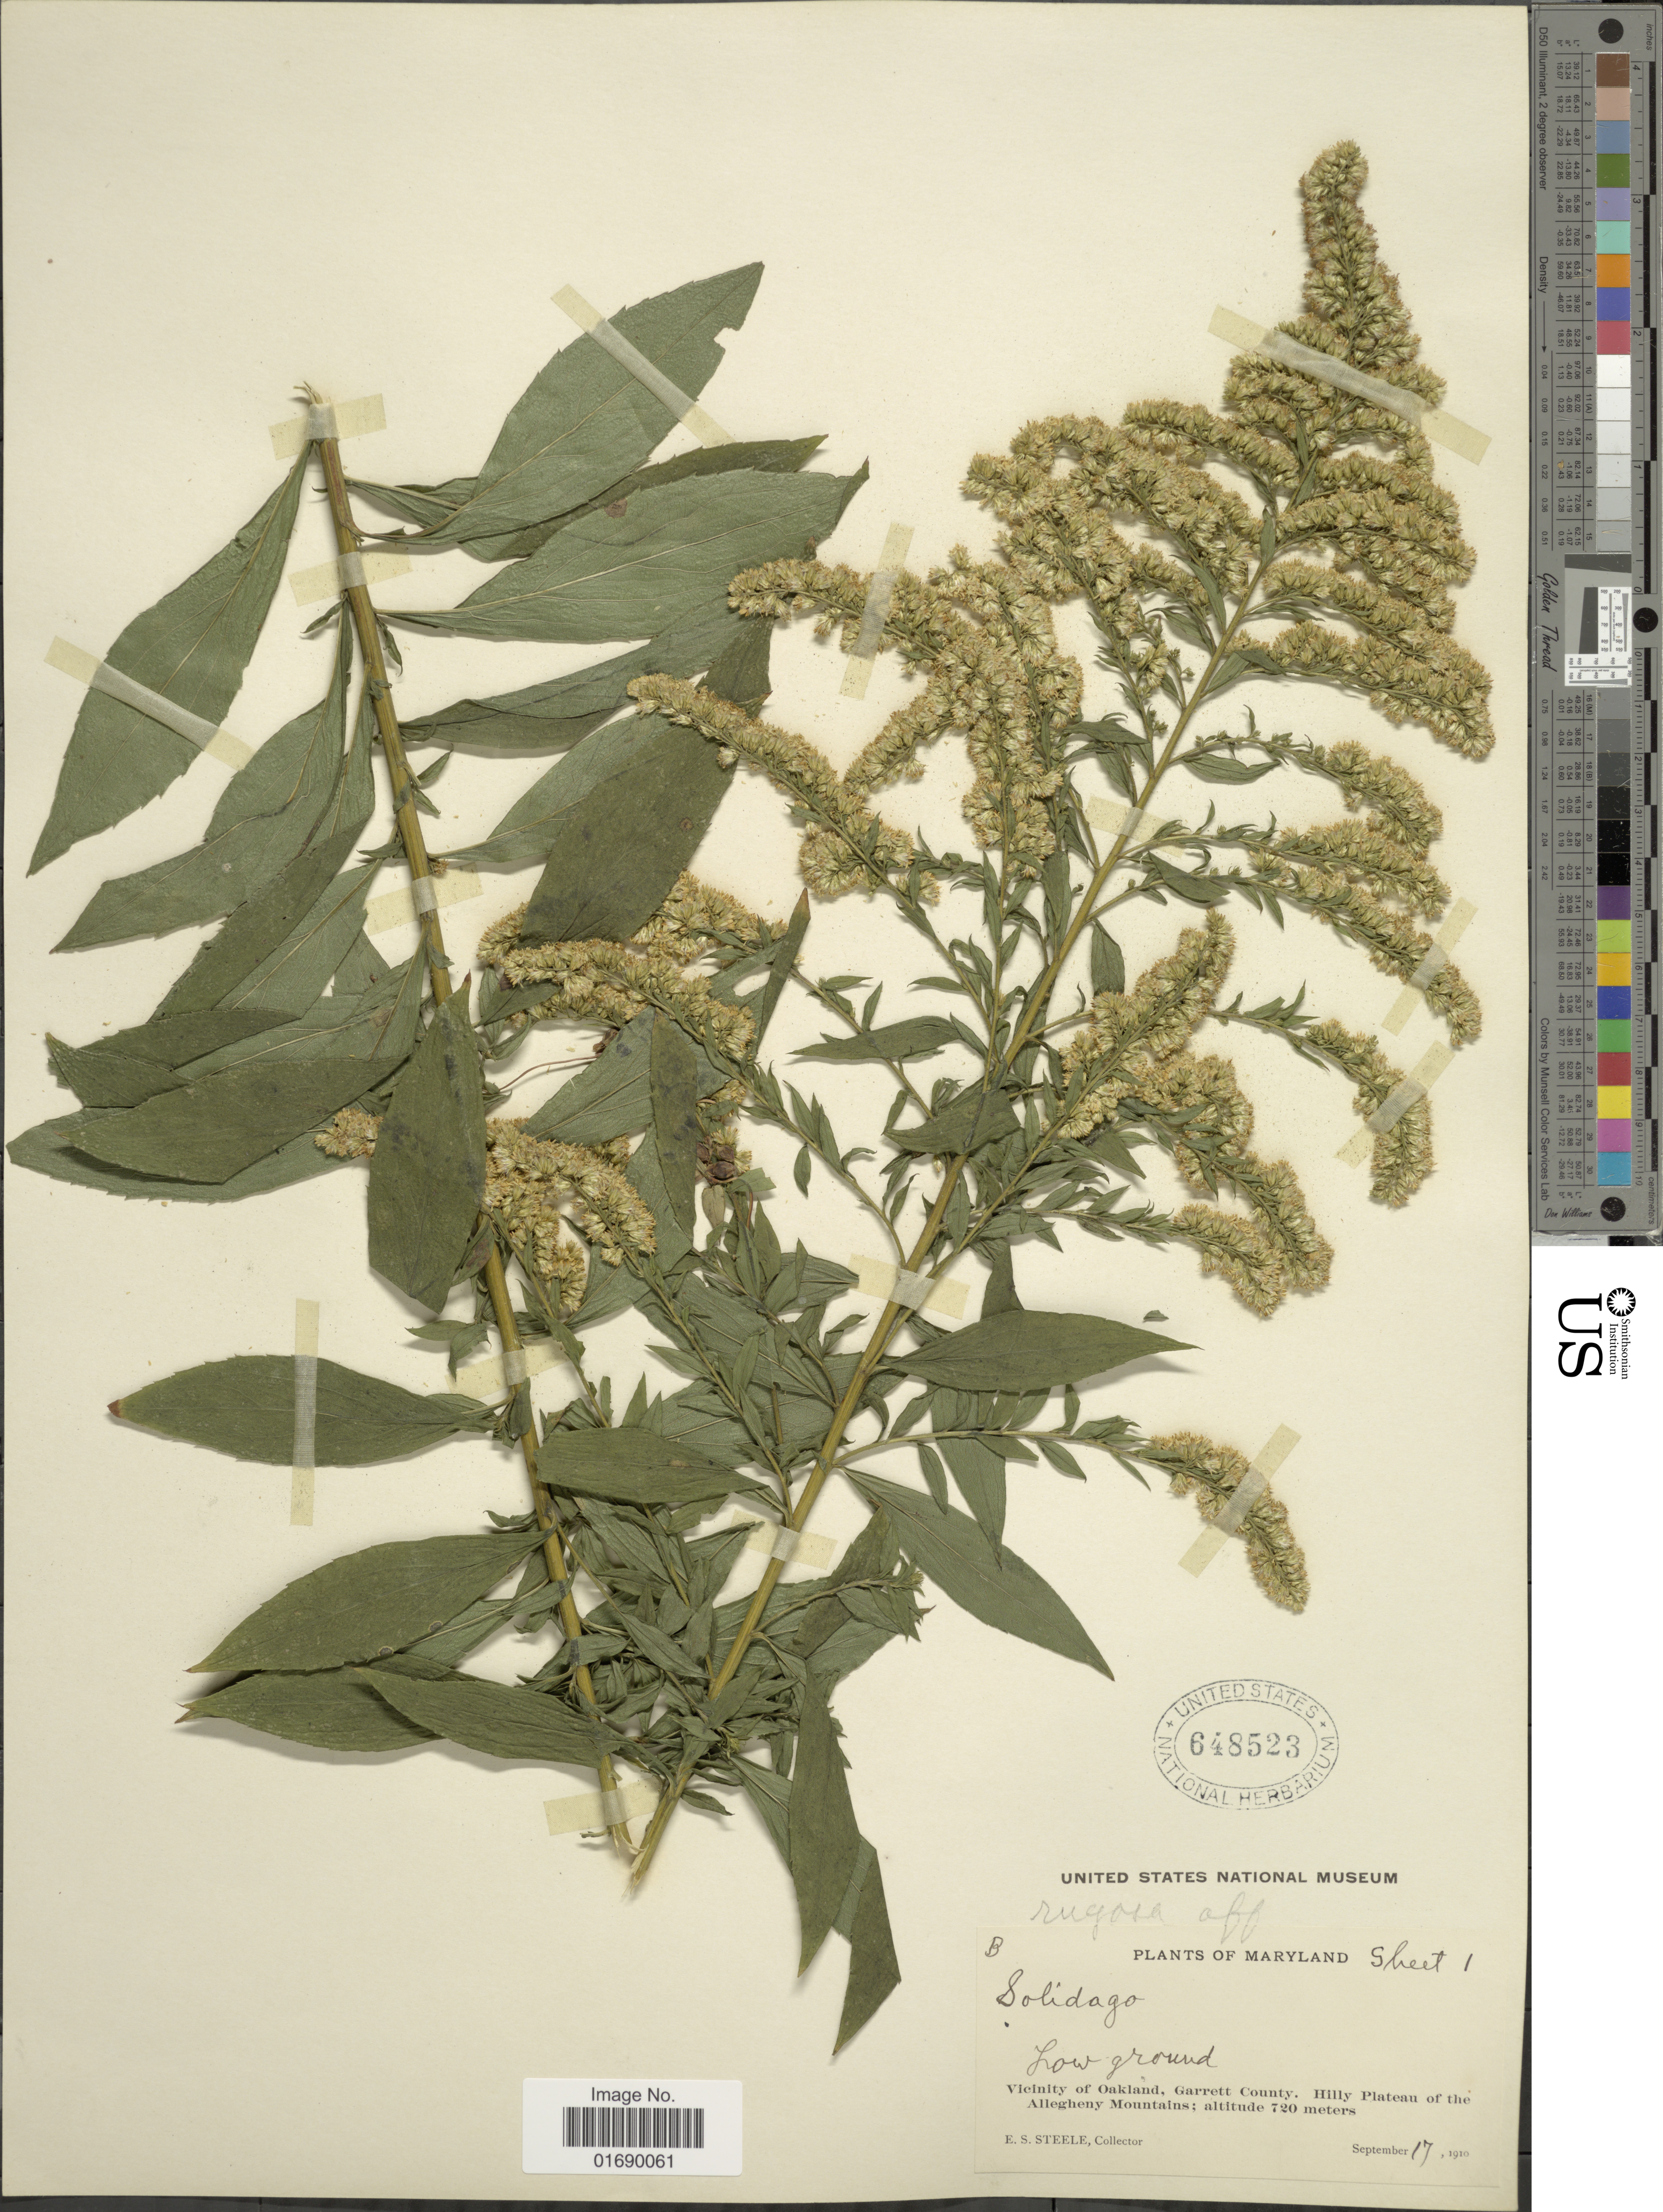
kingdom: Plantae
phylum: Tracheophyta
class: Magnoliopsida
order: Asterales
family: Asteraceae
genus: Solidago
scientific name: Solidago rugosa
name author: Mill.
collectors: E. Steele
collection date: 1910-09-17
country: United States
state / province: Maryland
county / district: Garrett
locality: Low ground, Vicinity of Oakland, Garrett County, Hilly Plateau of the Allegheny Mountains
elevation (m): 720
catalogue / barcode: US 648523